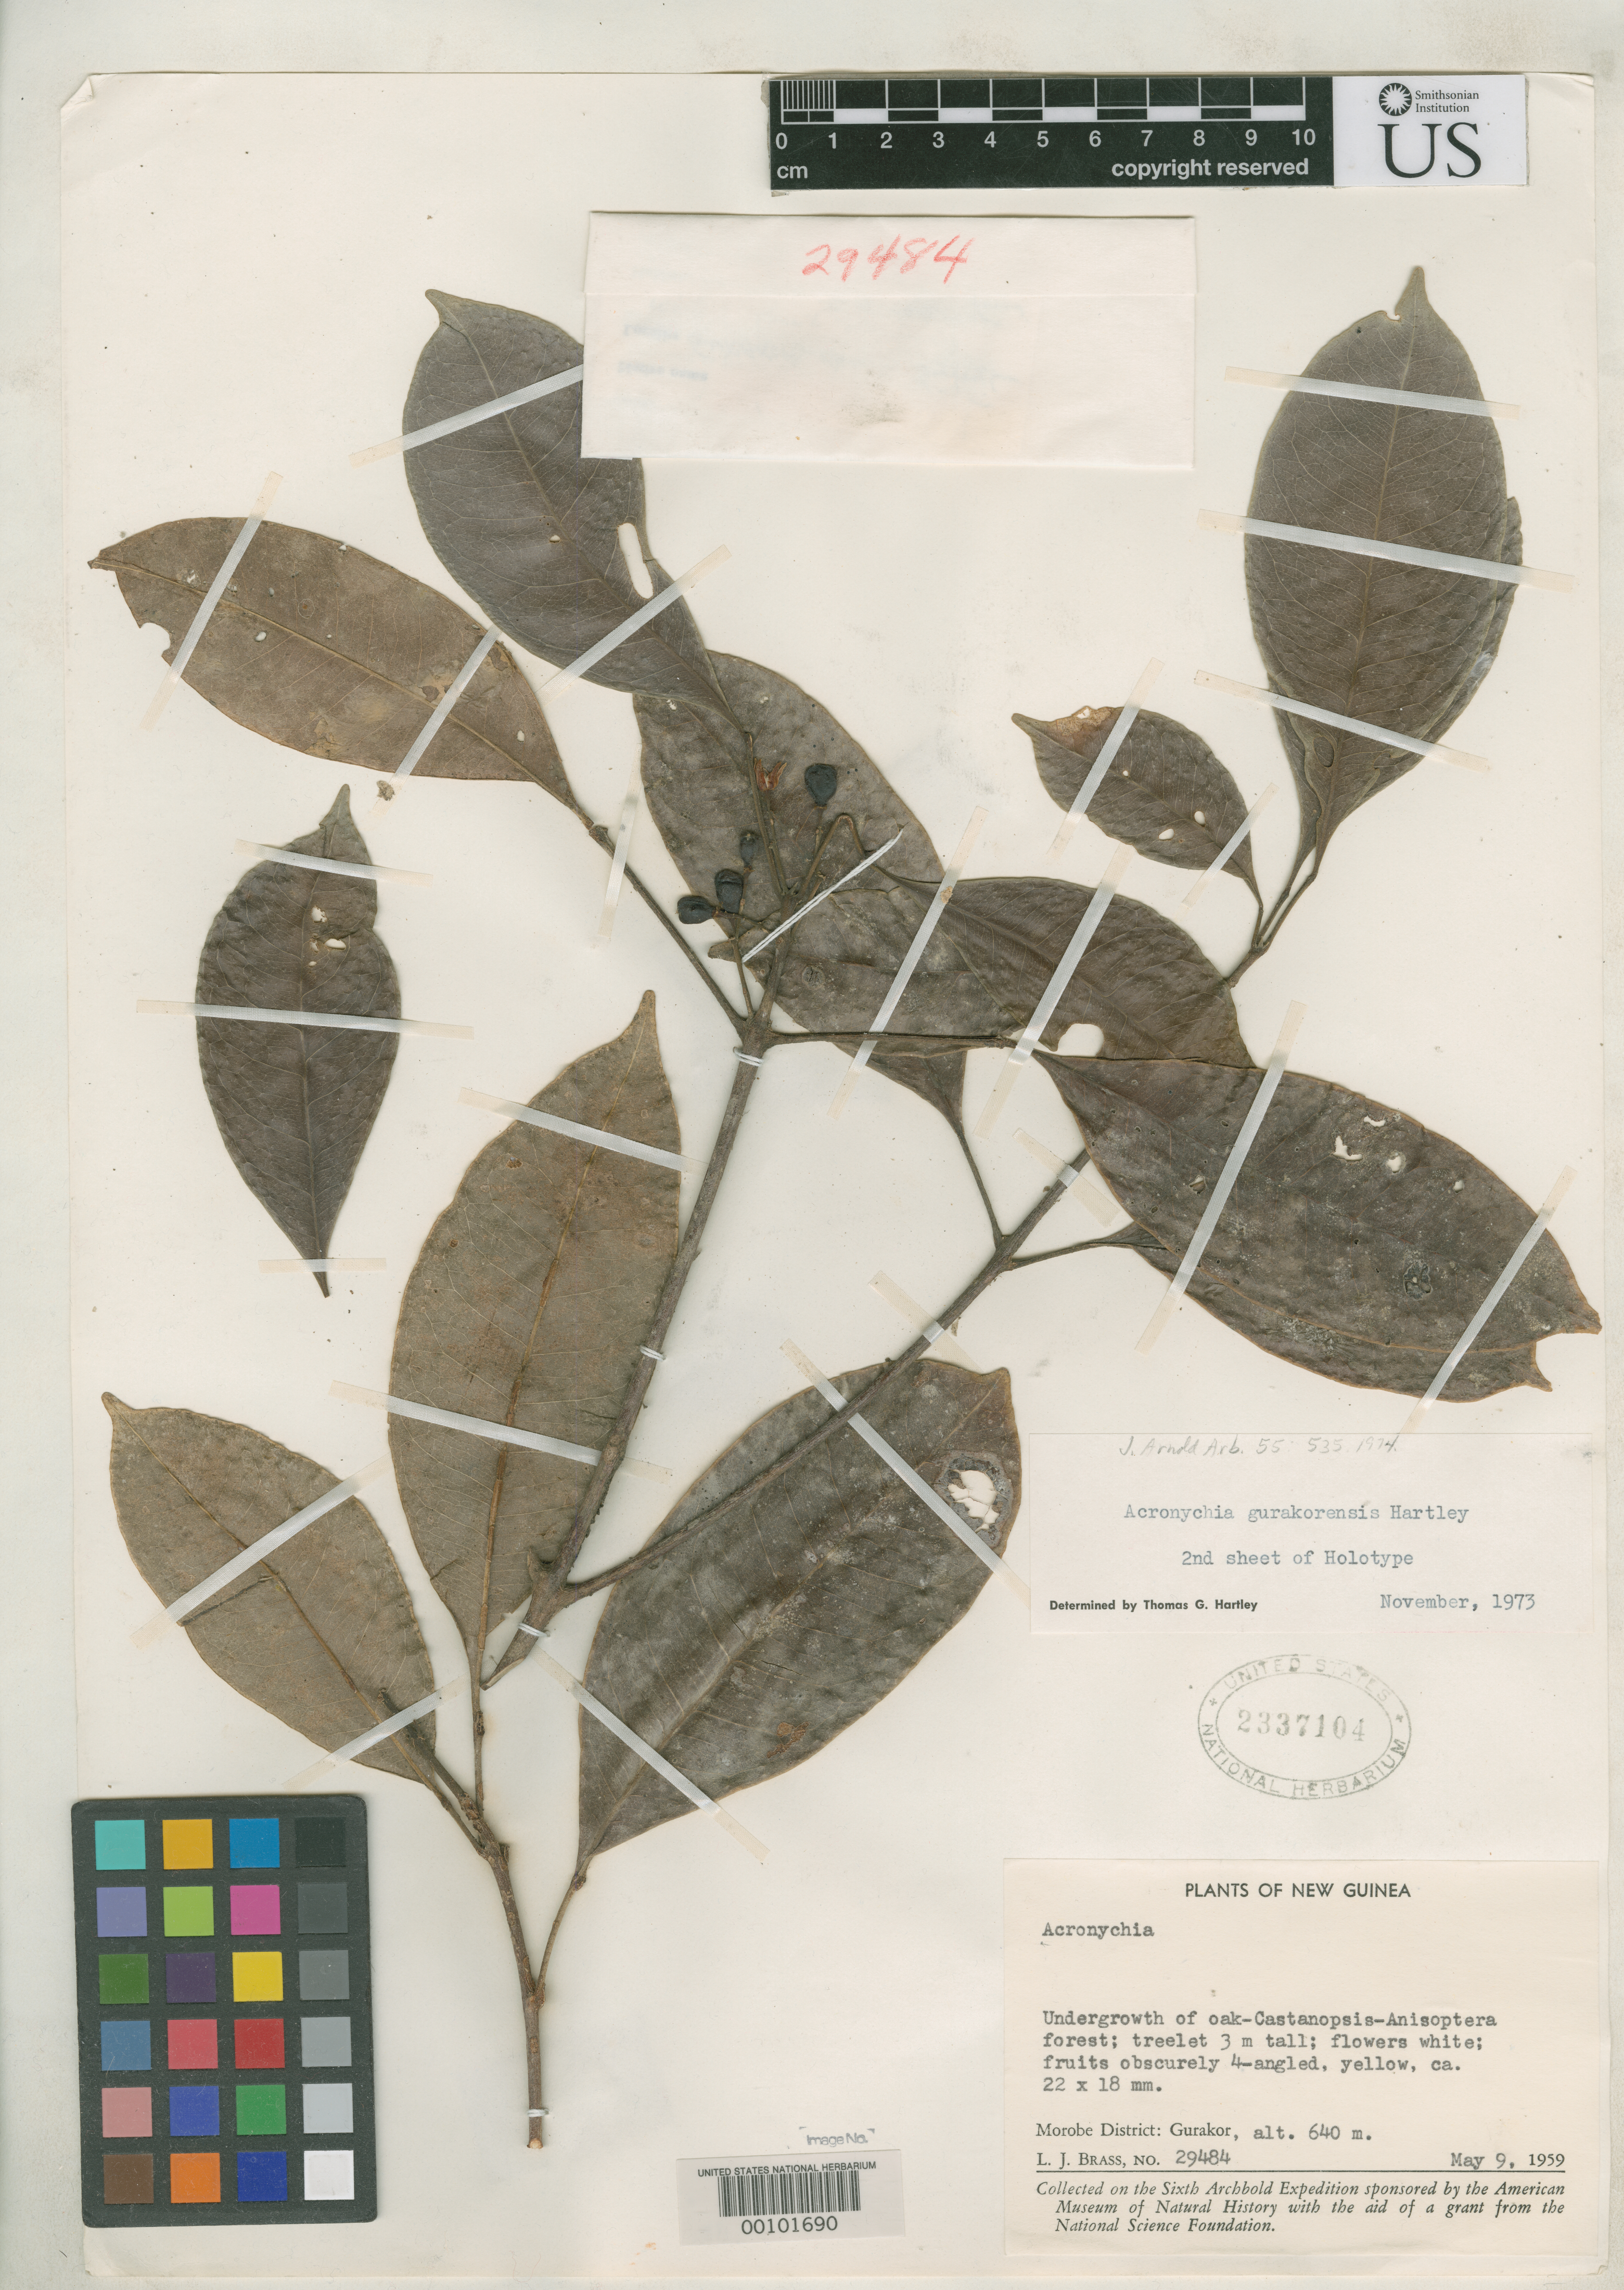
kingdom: Plantae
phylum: Tracheophyta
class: Magnoliopsida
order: Sapindales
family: Rutaceae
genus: Acronychia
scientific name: Acronychia gurakorensis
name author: T.G. Hartley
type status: Holotype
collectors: L. J. Brass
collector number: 29484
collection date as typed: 09 May 1959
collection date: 1959-05-09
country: Papua New Guinea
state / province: Morobe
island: New Guinea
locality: Gurakor.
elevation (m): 640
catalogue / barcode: US 2337104